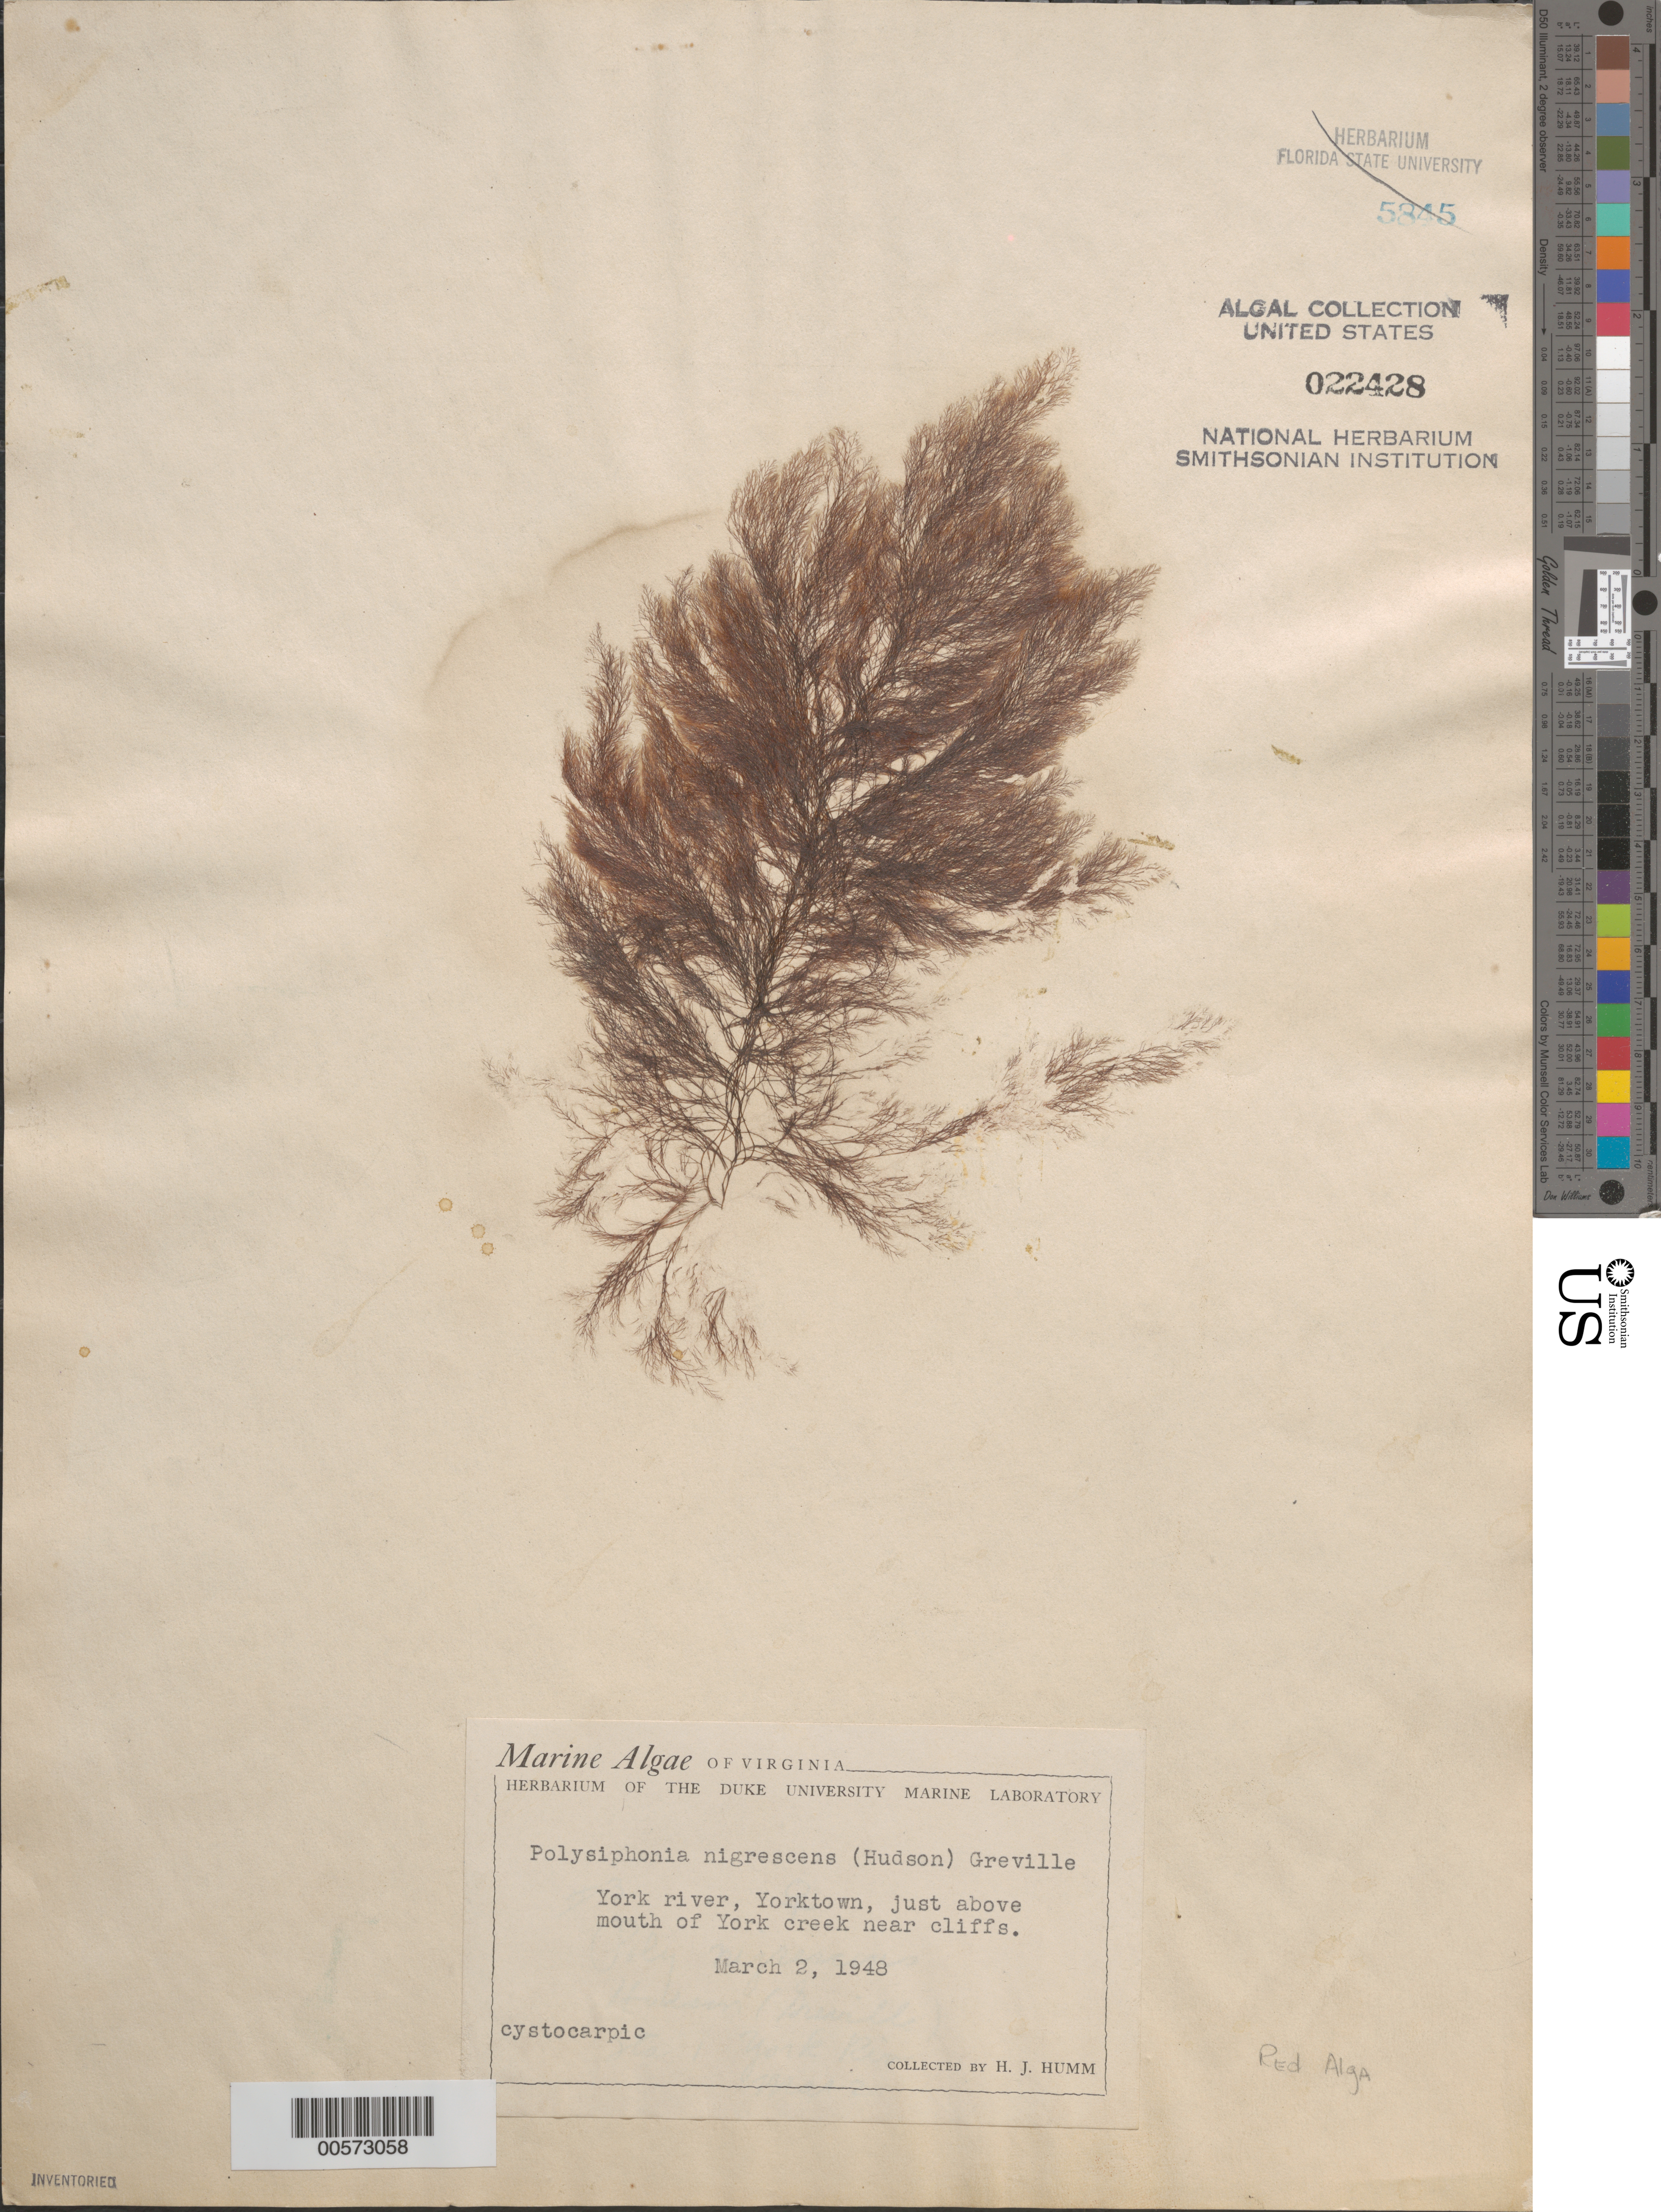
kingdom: Plantae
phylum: Rhodophyta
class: Florideophyceae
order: Ceramiales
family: Rhodomelaceae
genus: Vertebrata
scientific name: Vertebrata fucoides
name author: (Hudson) Kuntze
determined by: Algae name updating Project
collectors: H. J. Humm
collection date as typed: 02 Mar 1948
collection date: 1948-03-02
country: United States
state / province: Virginia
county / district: York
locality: York River, Yorktown, just above York Creek mouth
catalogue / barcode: US 22428